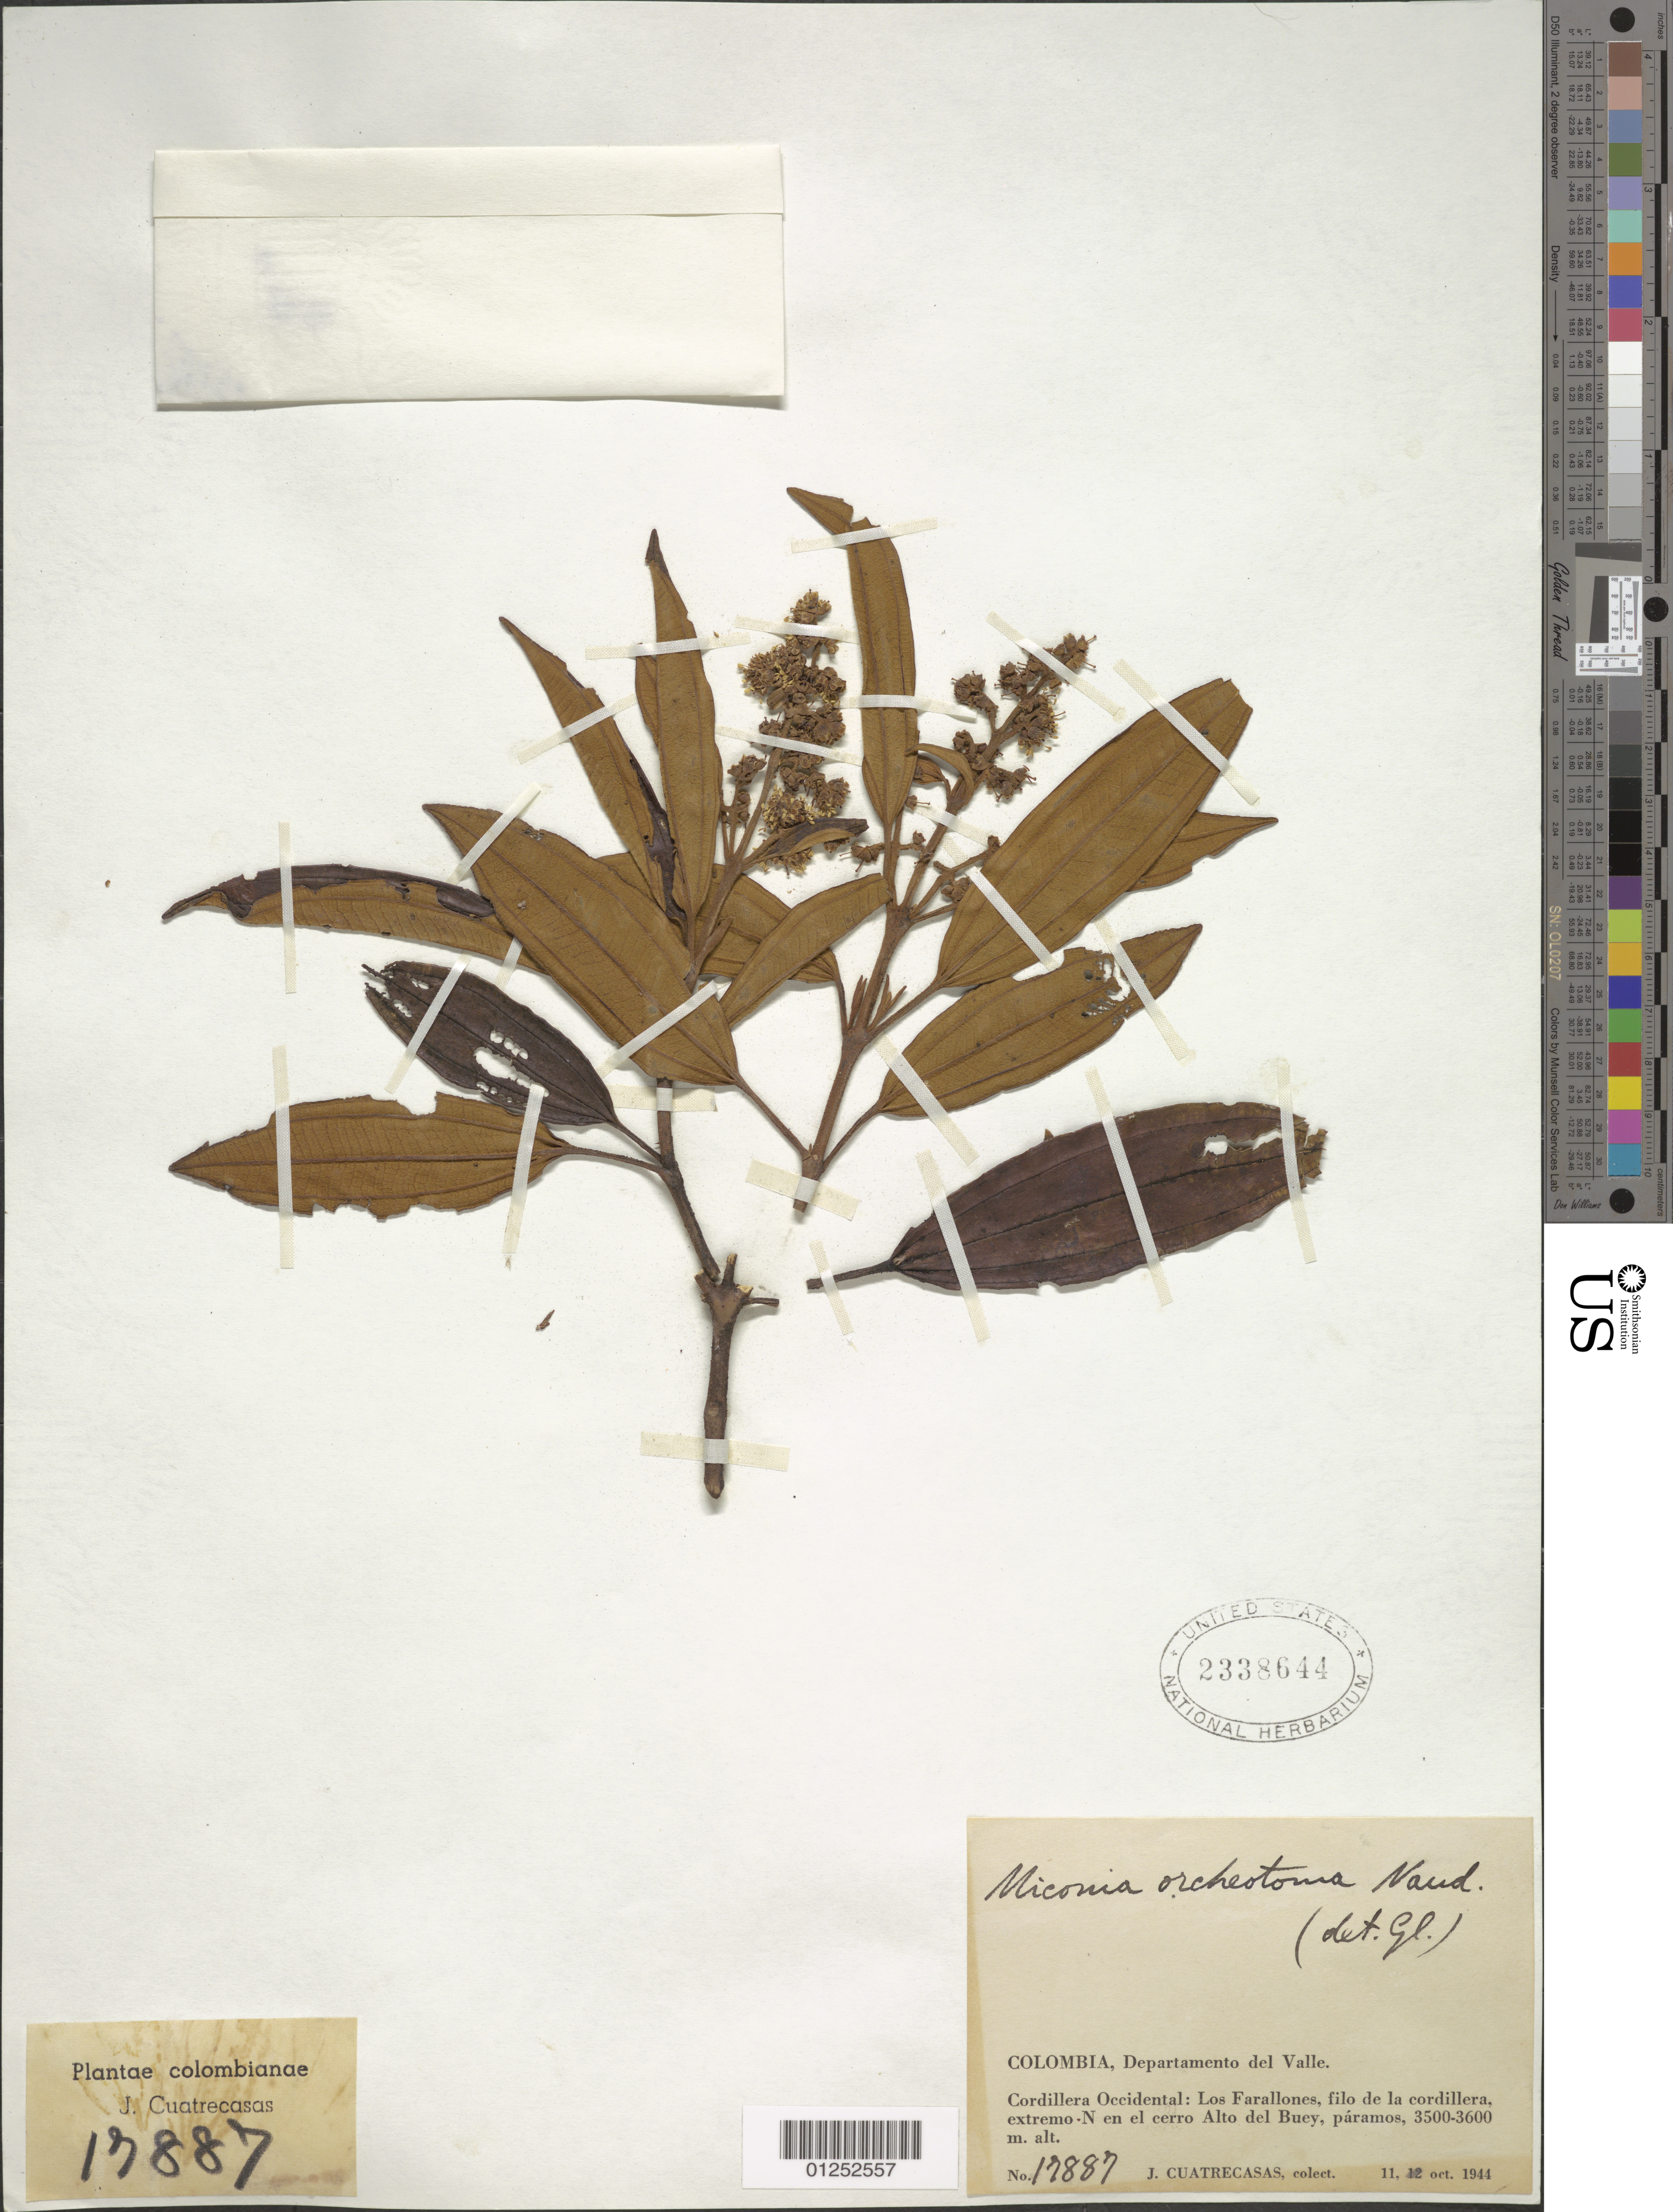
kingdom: Plantae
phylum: Tracheophyta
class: Magnoliopsida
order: Myrtales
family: Melastomataceae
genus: Miconia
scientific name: Miconia orcheotoma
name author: Naudin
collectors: J. Cuatrecasas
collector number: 17887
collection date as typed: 11 October 1944 to 12 October 1944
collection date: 1944-10-11/1944-10-12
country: Colombia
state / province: Valle del Cauca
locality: Cordillera Occidental, Los Farallones, filo de la cordillera, extremo N en el cerro Alto del Buey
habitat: paramos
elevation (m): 3500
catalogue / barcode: US 2338644